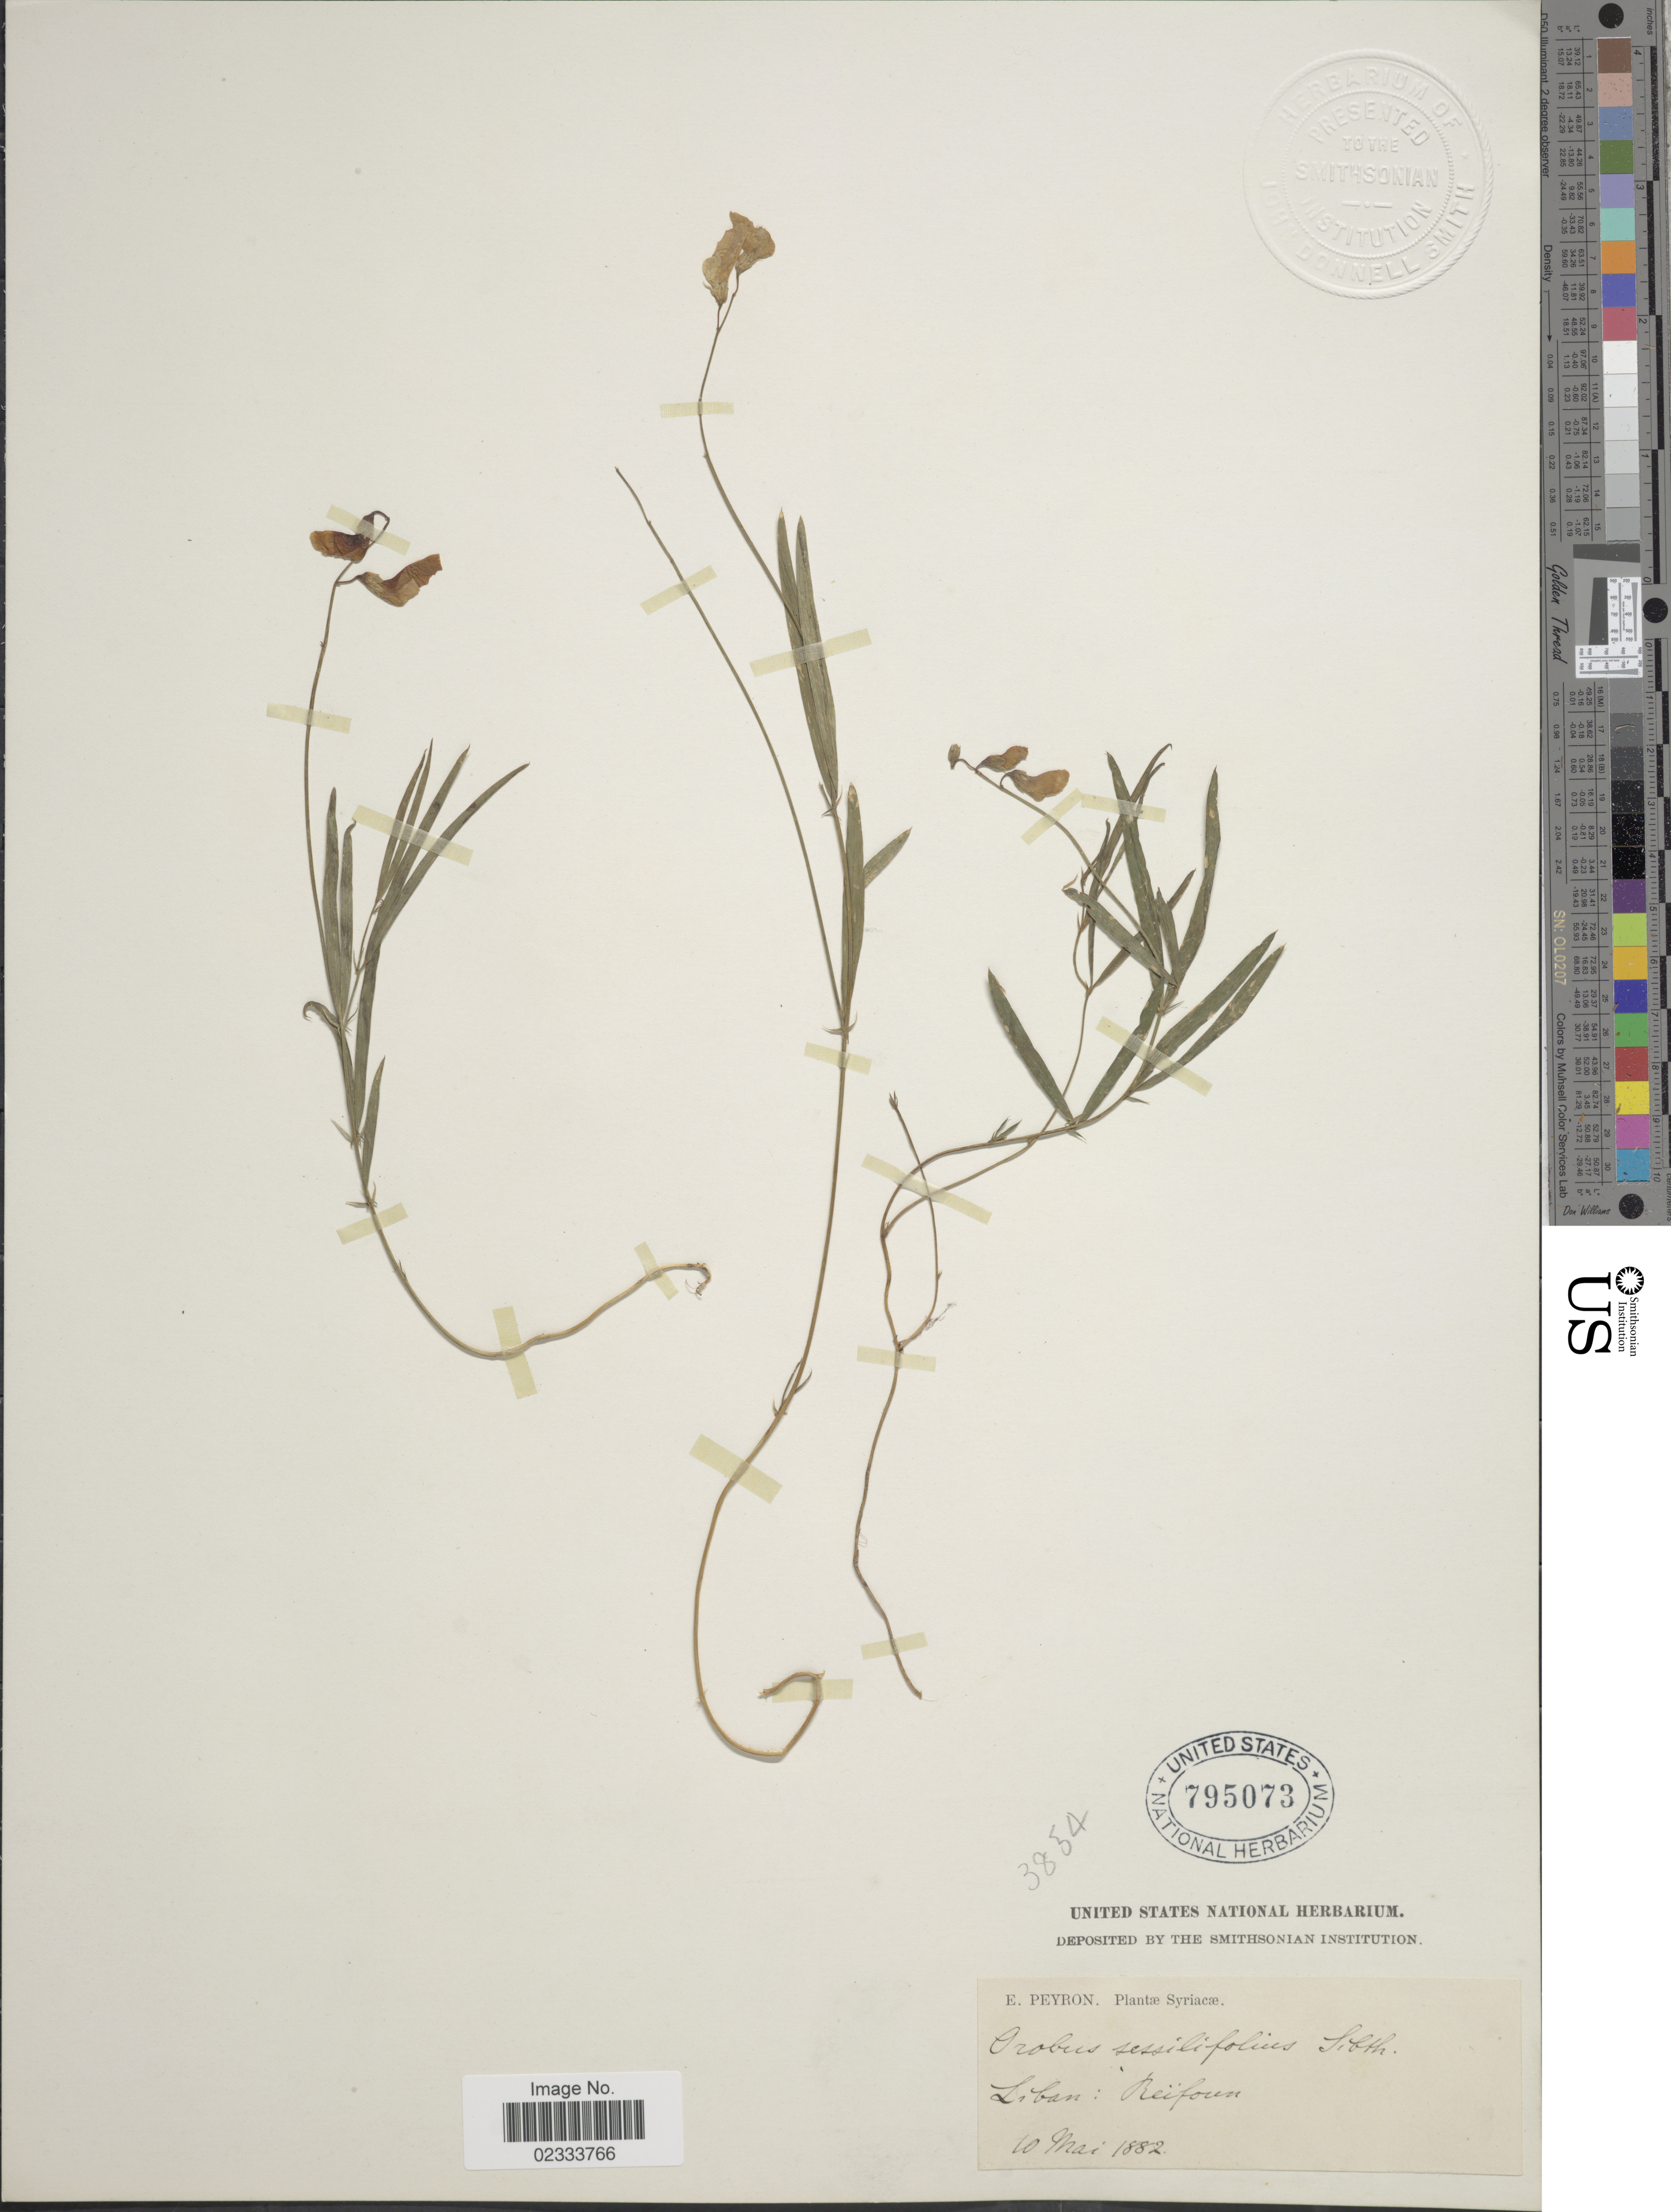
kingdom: Plantae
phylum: Tracheophyta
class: Magnoliopsida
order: Fabales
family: Fabaceae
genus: Lathyrus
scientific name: Lathyrus sessilifolius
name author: Ten.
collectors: E. Peyron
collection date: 1882-05-10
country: Syria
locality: Syriacae, Liban: Reifoun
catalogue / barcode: US 795073